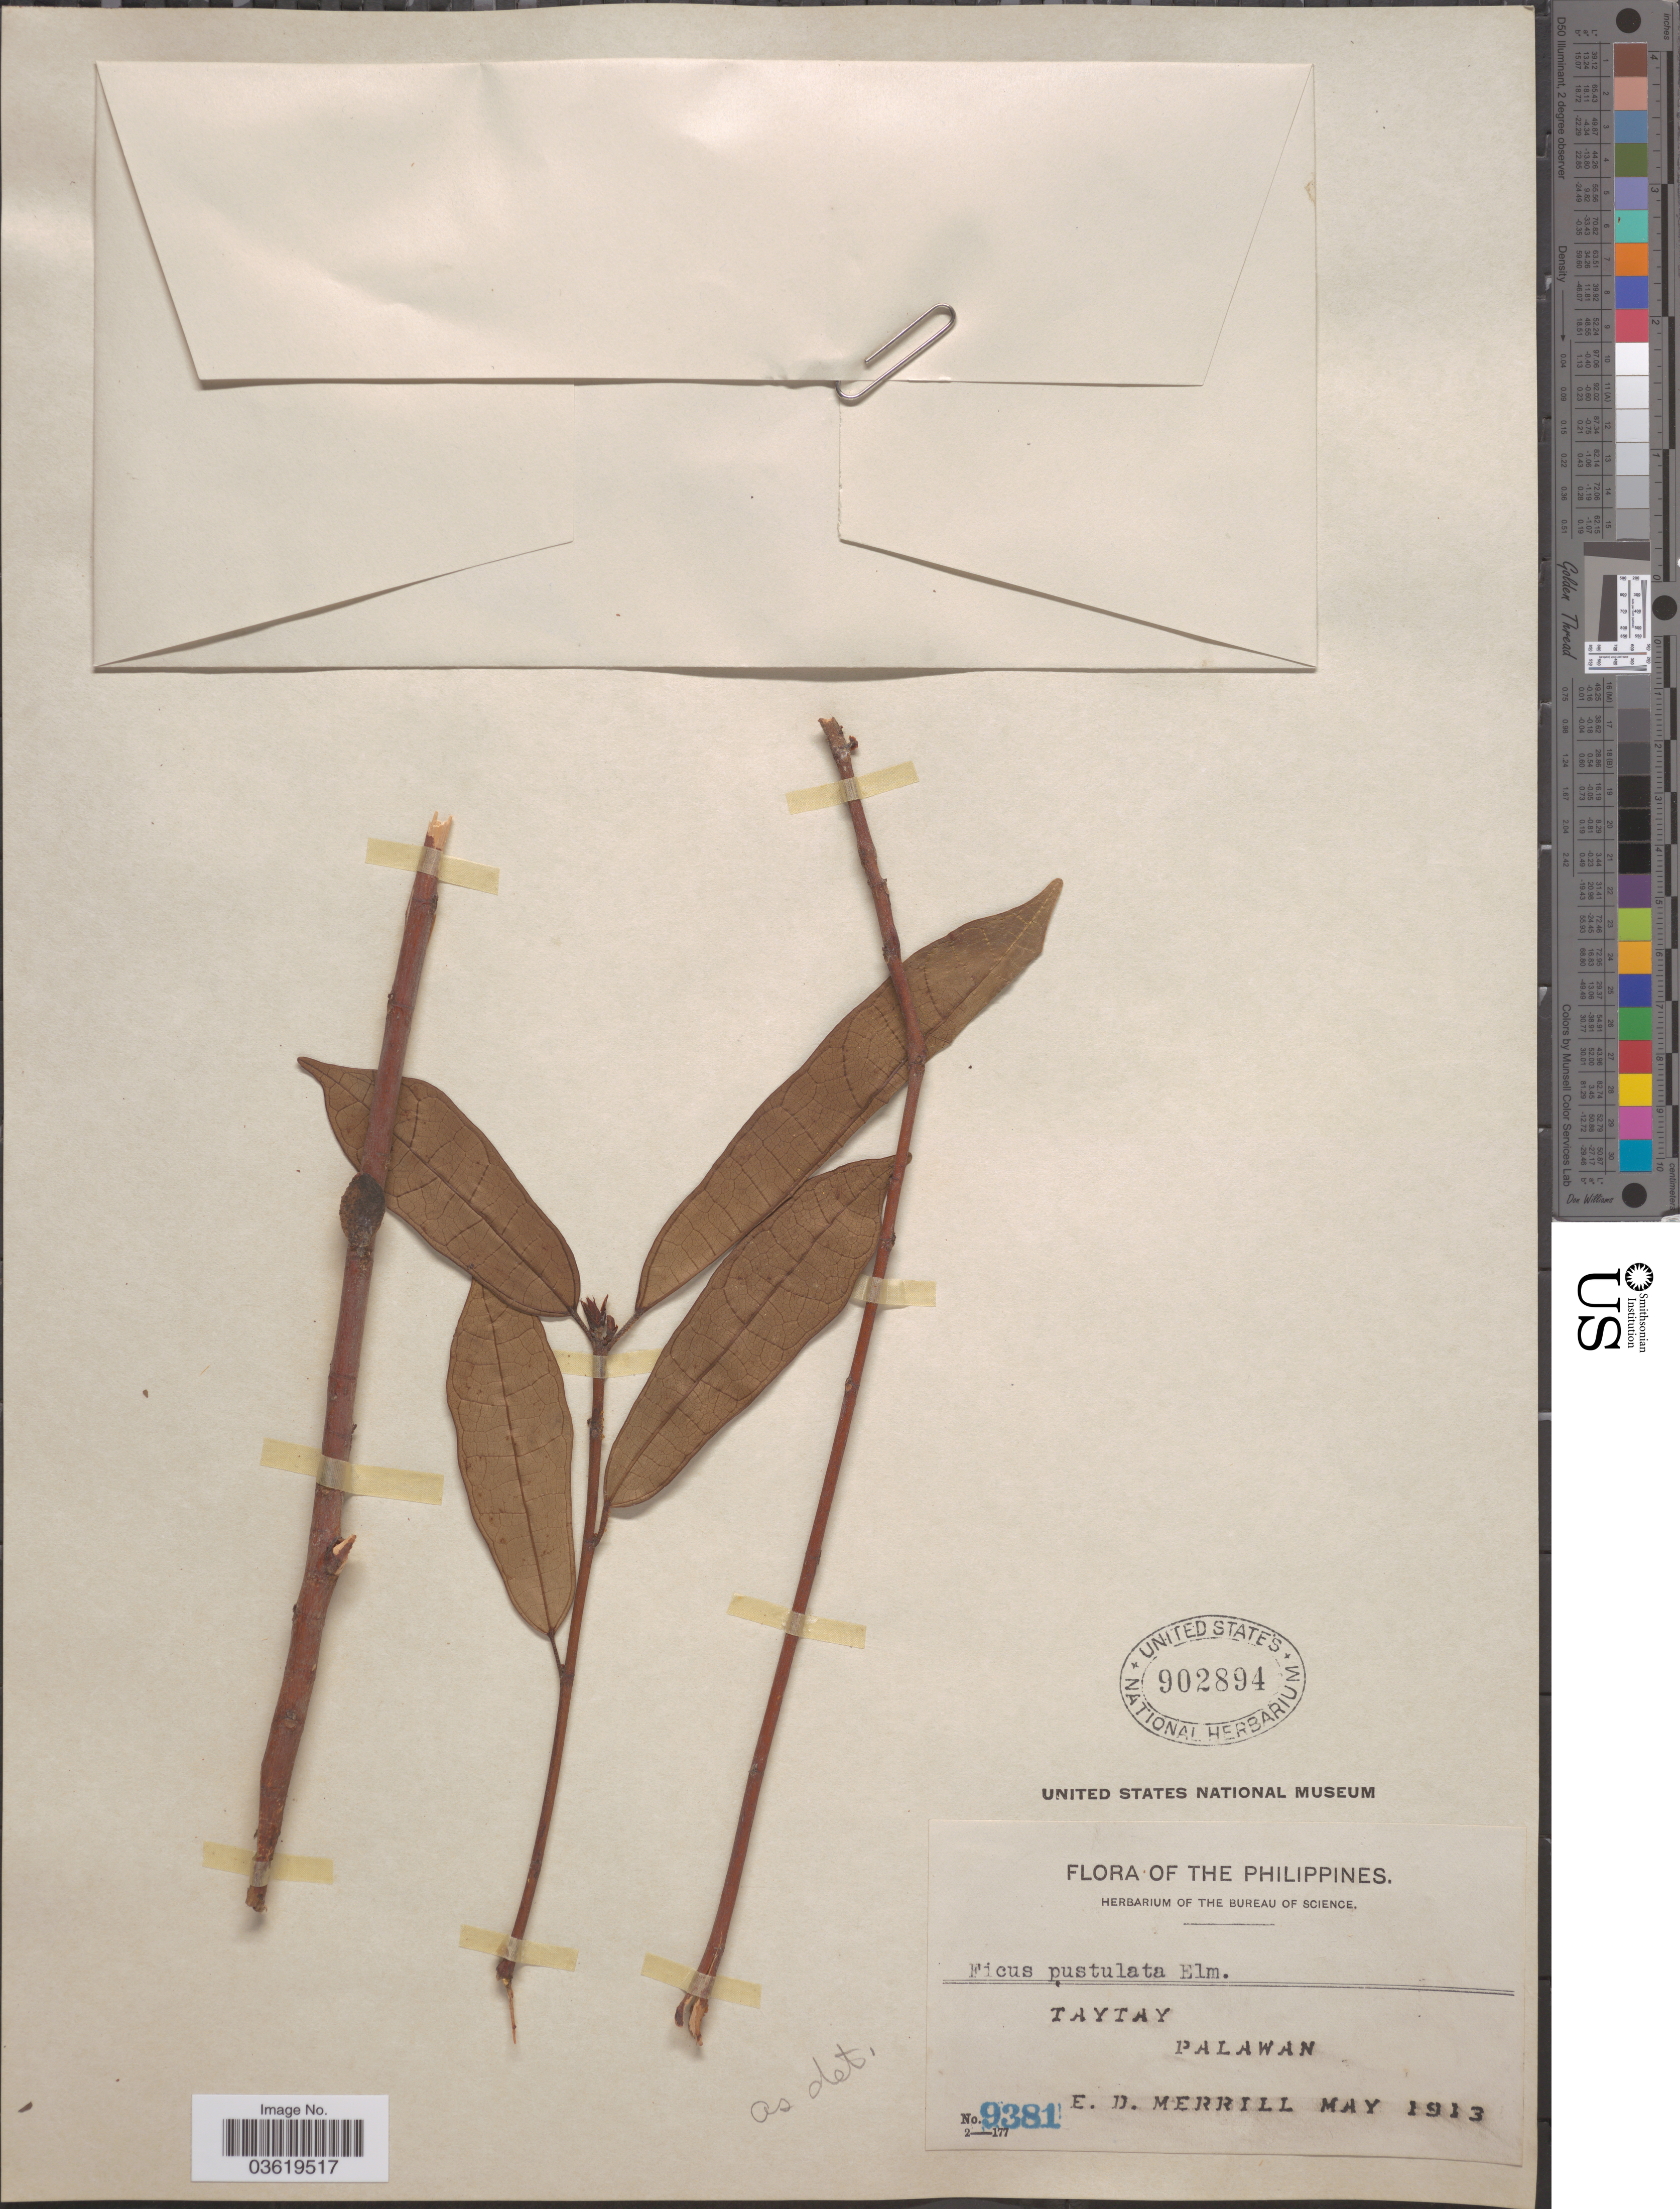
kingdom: Plantae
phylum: Tracheophyta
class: Magnoliopsida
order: Rosales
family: Moraceae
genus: Ficus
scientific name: Ficus pustulata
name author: Elmer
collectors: E. D. Merrill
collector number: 9381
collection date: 1913-05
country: Philippines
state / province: Mimaropa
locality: Taytay. Palawan.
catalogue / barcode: US 902894